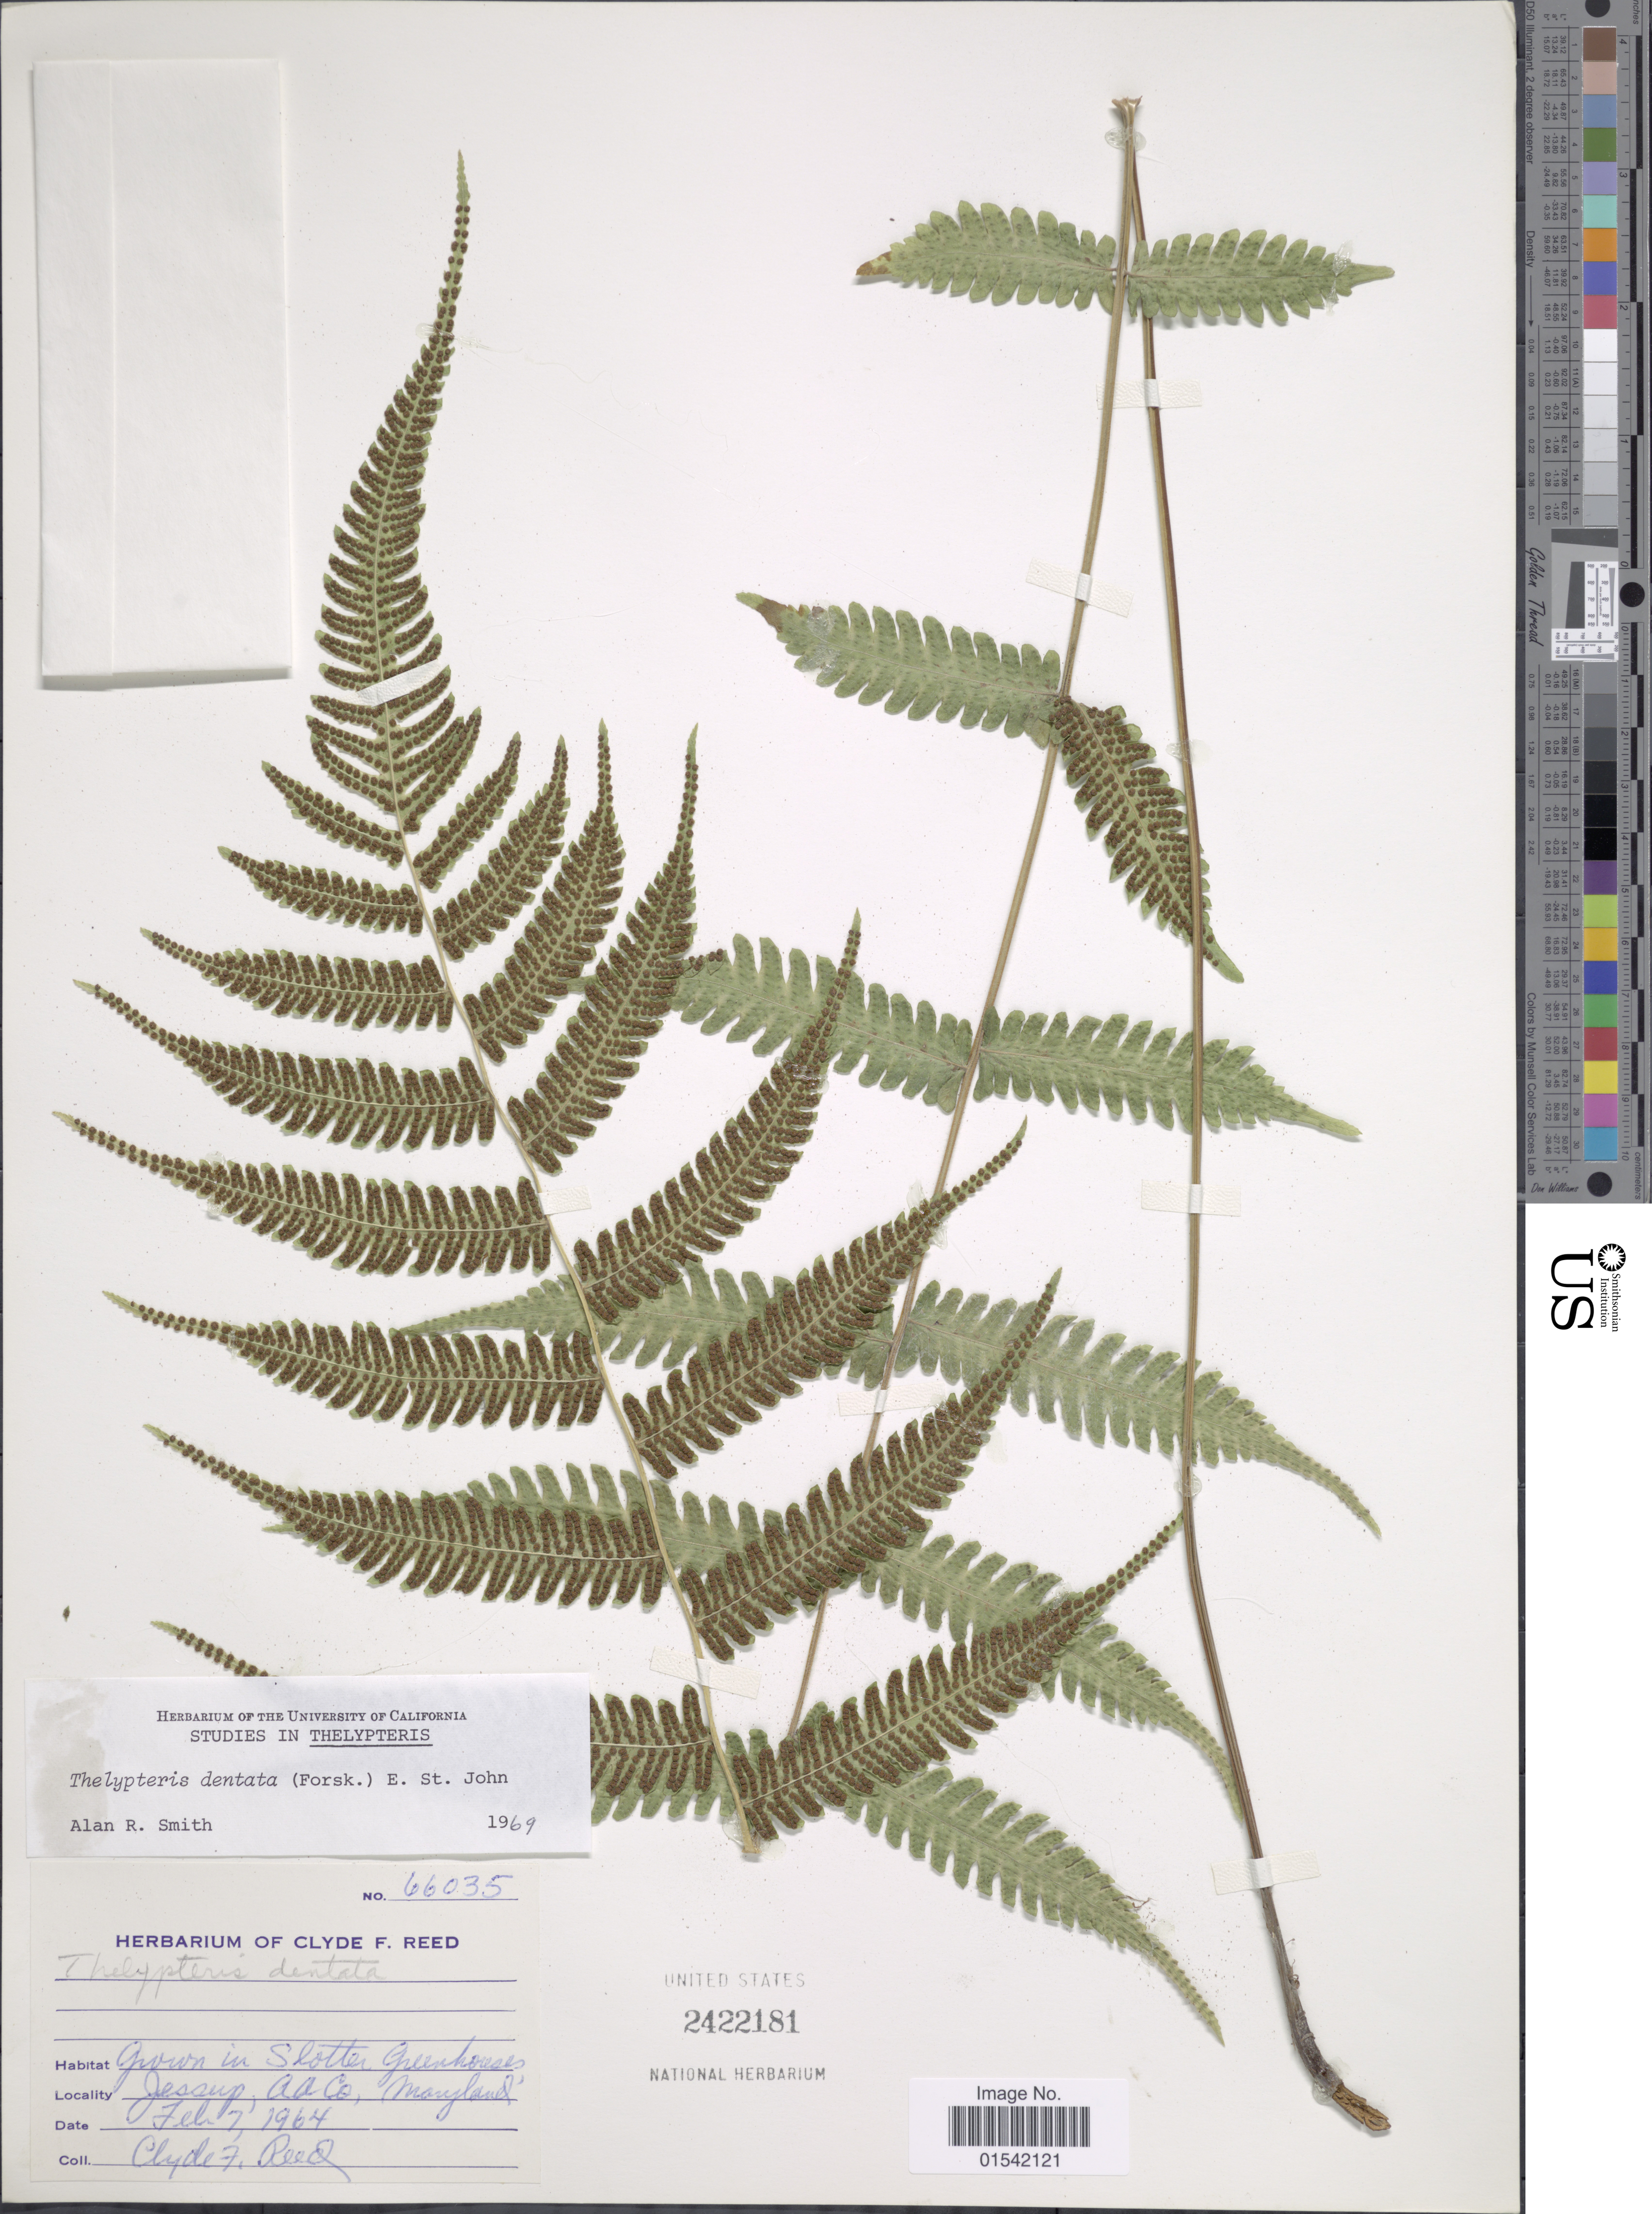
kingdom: Plantae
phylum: Tracheophyta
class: Polypodiopsida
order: Polypodiales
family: Thelypteridaceae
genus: Cyclosorus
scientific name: Cyclosorus dentatus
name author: (Forssk.) Ching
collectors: C. F. Reed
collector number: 66035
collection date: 1964-02-07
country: United States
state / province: Maryland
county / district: Anne Arundel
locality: Grown in Slotter Greenhouses, Jessup A A Co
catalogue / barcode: US 2422181